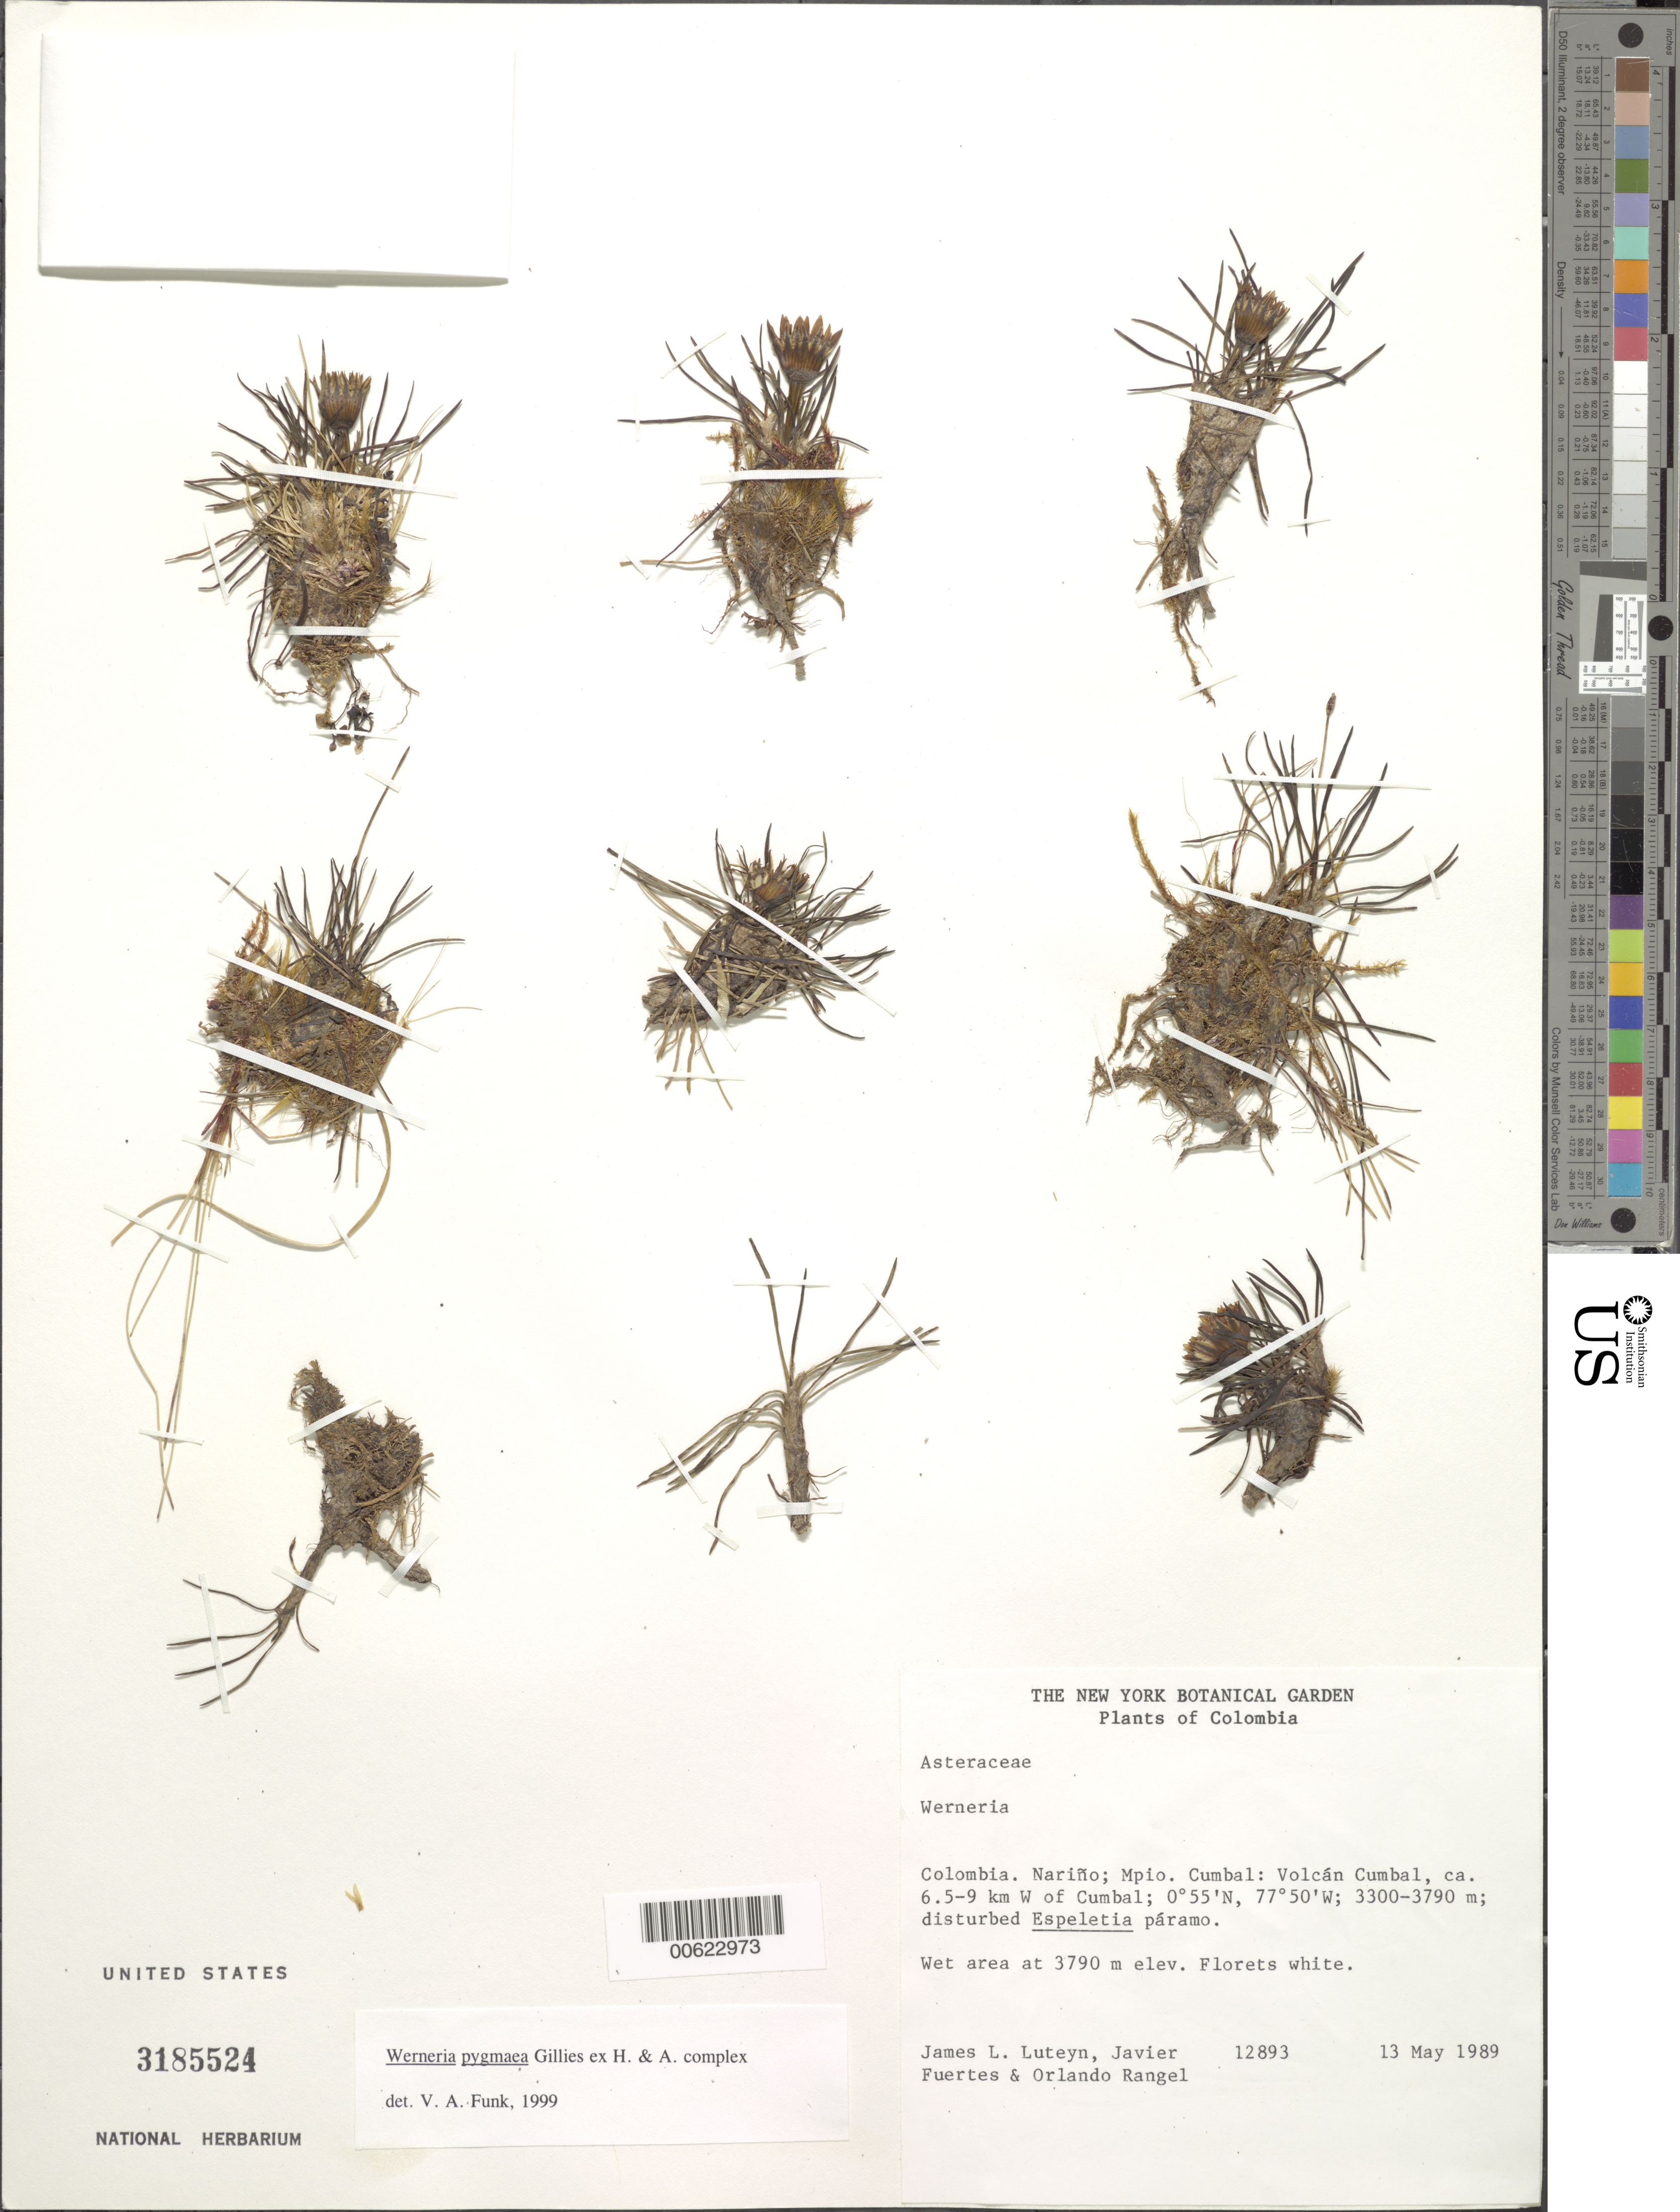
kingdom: Plantae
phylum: Tracheophyta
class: Magnoliopsida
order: Asterales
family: Asteraceae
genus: Werneria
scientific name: Werneria pygmaea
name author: Gillies ex Hook. & Arn.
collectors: J. L. Luteyn, J. Fuertes & O. Rangel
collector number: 12893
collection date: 1989-05-13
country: Colombia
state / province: Narino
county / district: Cumbal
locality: Volcan Cumbal, ca. 6.5-9 km W of Cumbal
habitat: Wet area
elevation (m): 3300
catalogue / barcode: US 3185524